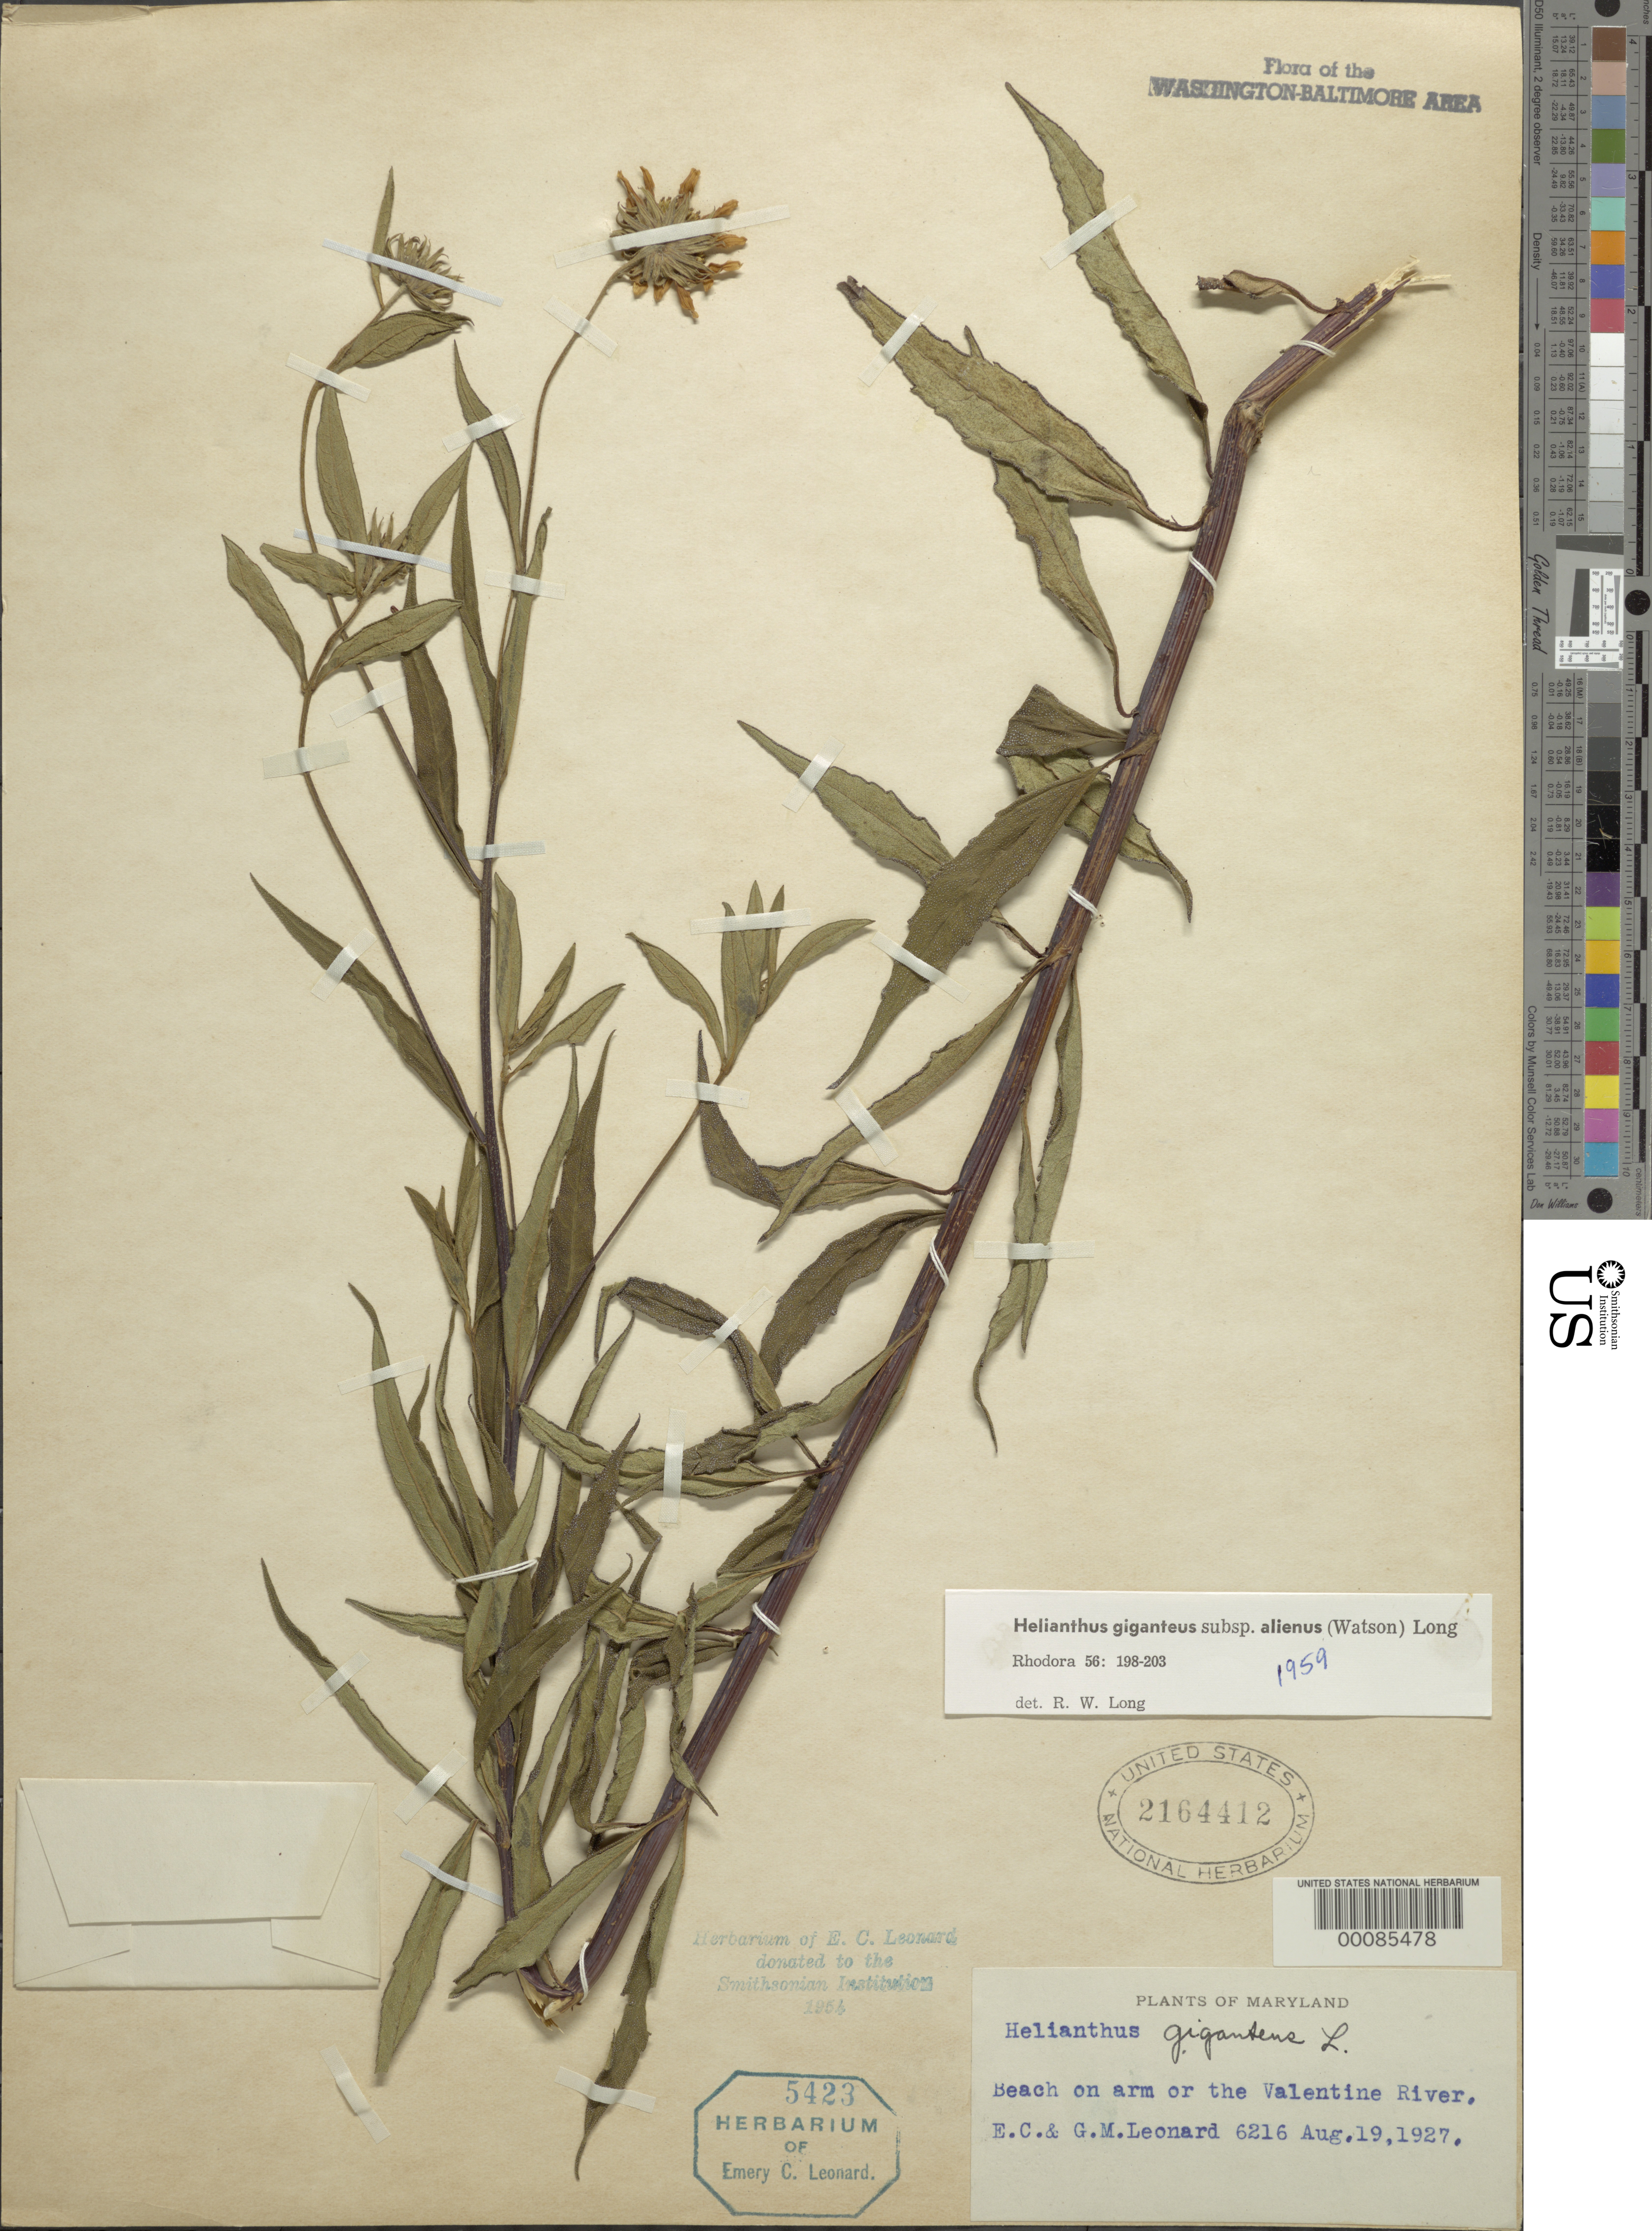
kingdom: Plantae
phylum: Tracheophyta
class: Magnoliopsida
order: Asterales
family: Asteraceae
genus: Helianthus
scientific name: Helianthus giganteus subsp. alienus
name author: (E. Watson) R.W. Long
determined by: Long, R. W.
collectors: E. C. Leonard & G. M. Leonard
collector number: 6216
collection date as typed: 19 Aug 1927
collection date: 1927-08-19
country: United States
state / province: Maryland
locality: Valentine River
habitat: Beach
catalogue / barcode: US 2164412